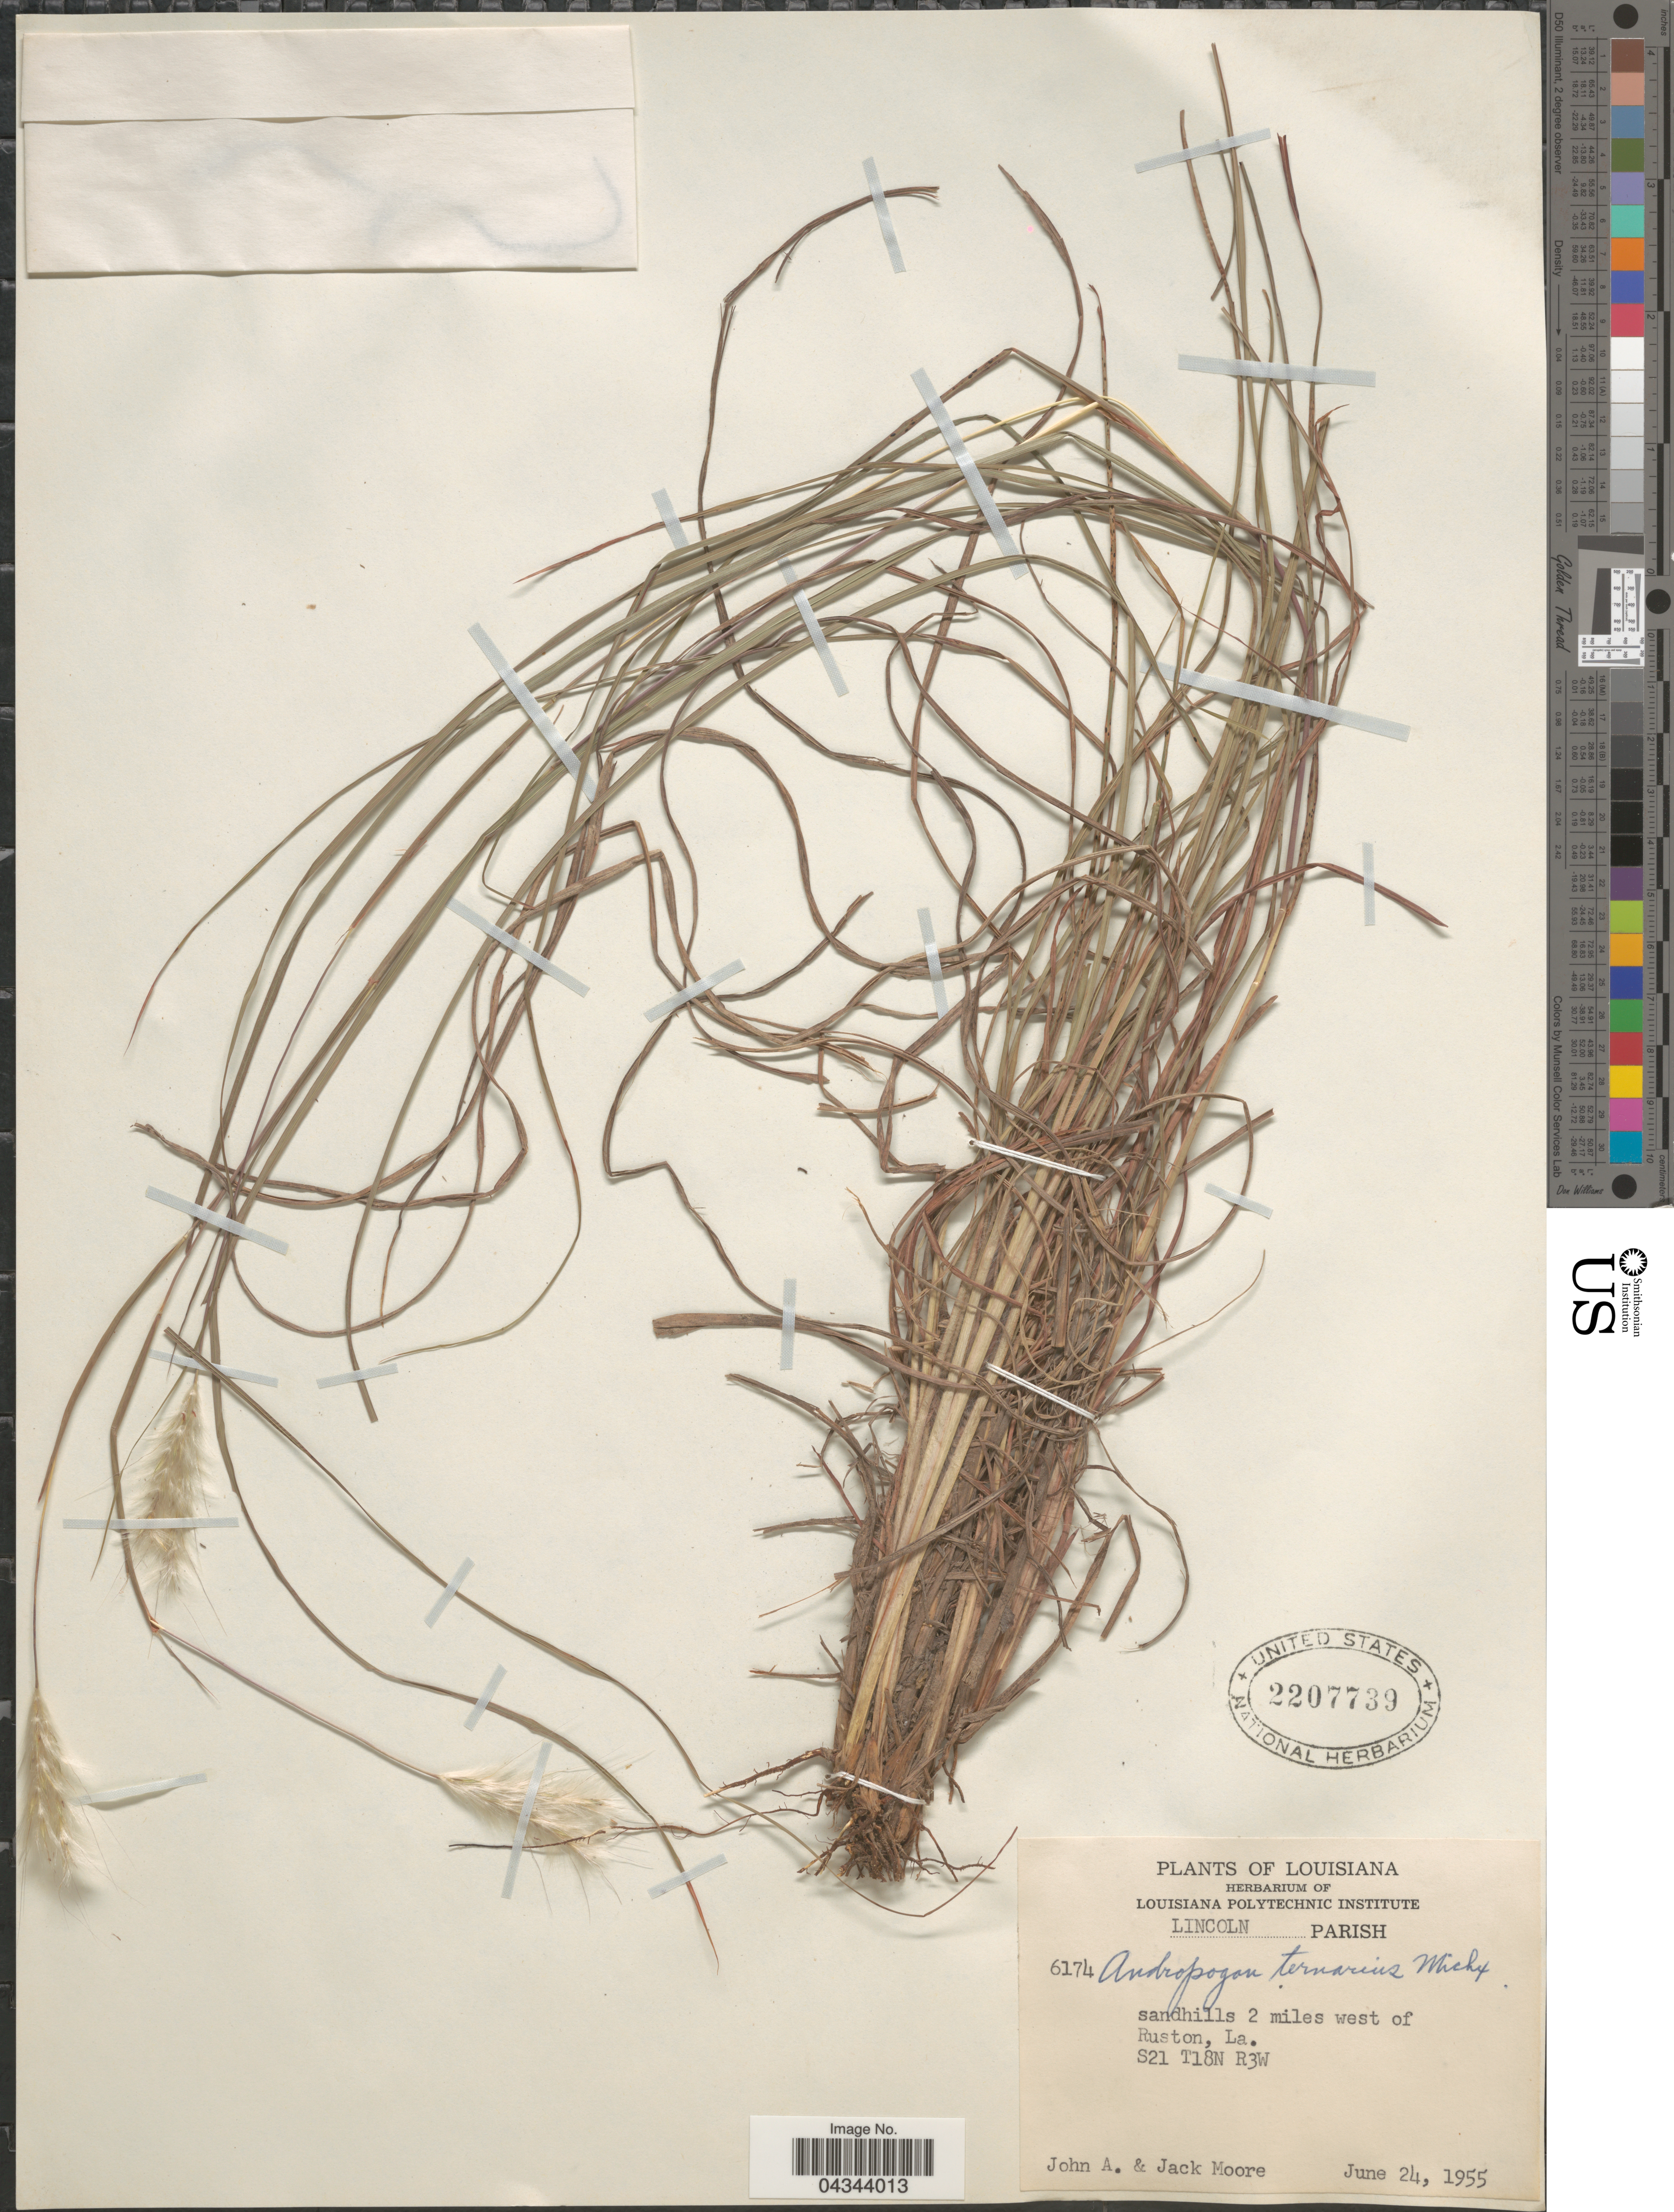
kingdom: Plantae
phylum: Tracheophyta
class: Liliopsida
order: Poales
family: Poaceae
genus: Andropogon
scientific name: Andropogon ternarius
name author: Michx.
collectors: J. A. Moore & J. Moore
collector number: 6174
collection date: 1955-06-24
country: United States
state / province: Louisiana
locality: Lincoln Parish. Sandhills 2 miles west of Ruston. S21 T18N R3W.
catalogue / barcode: US 2207739